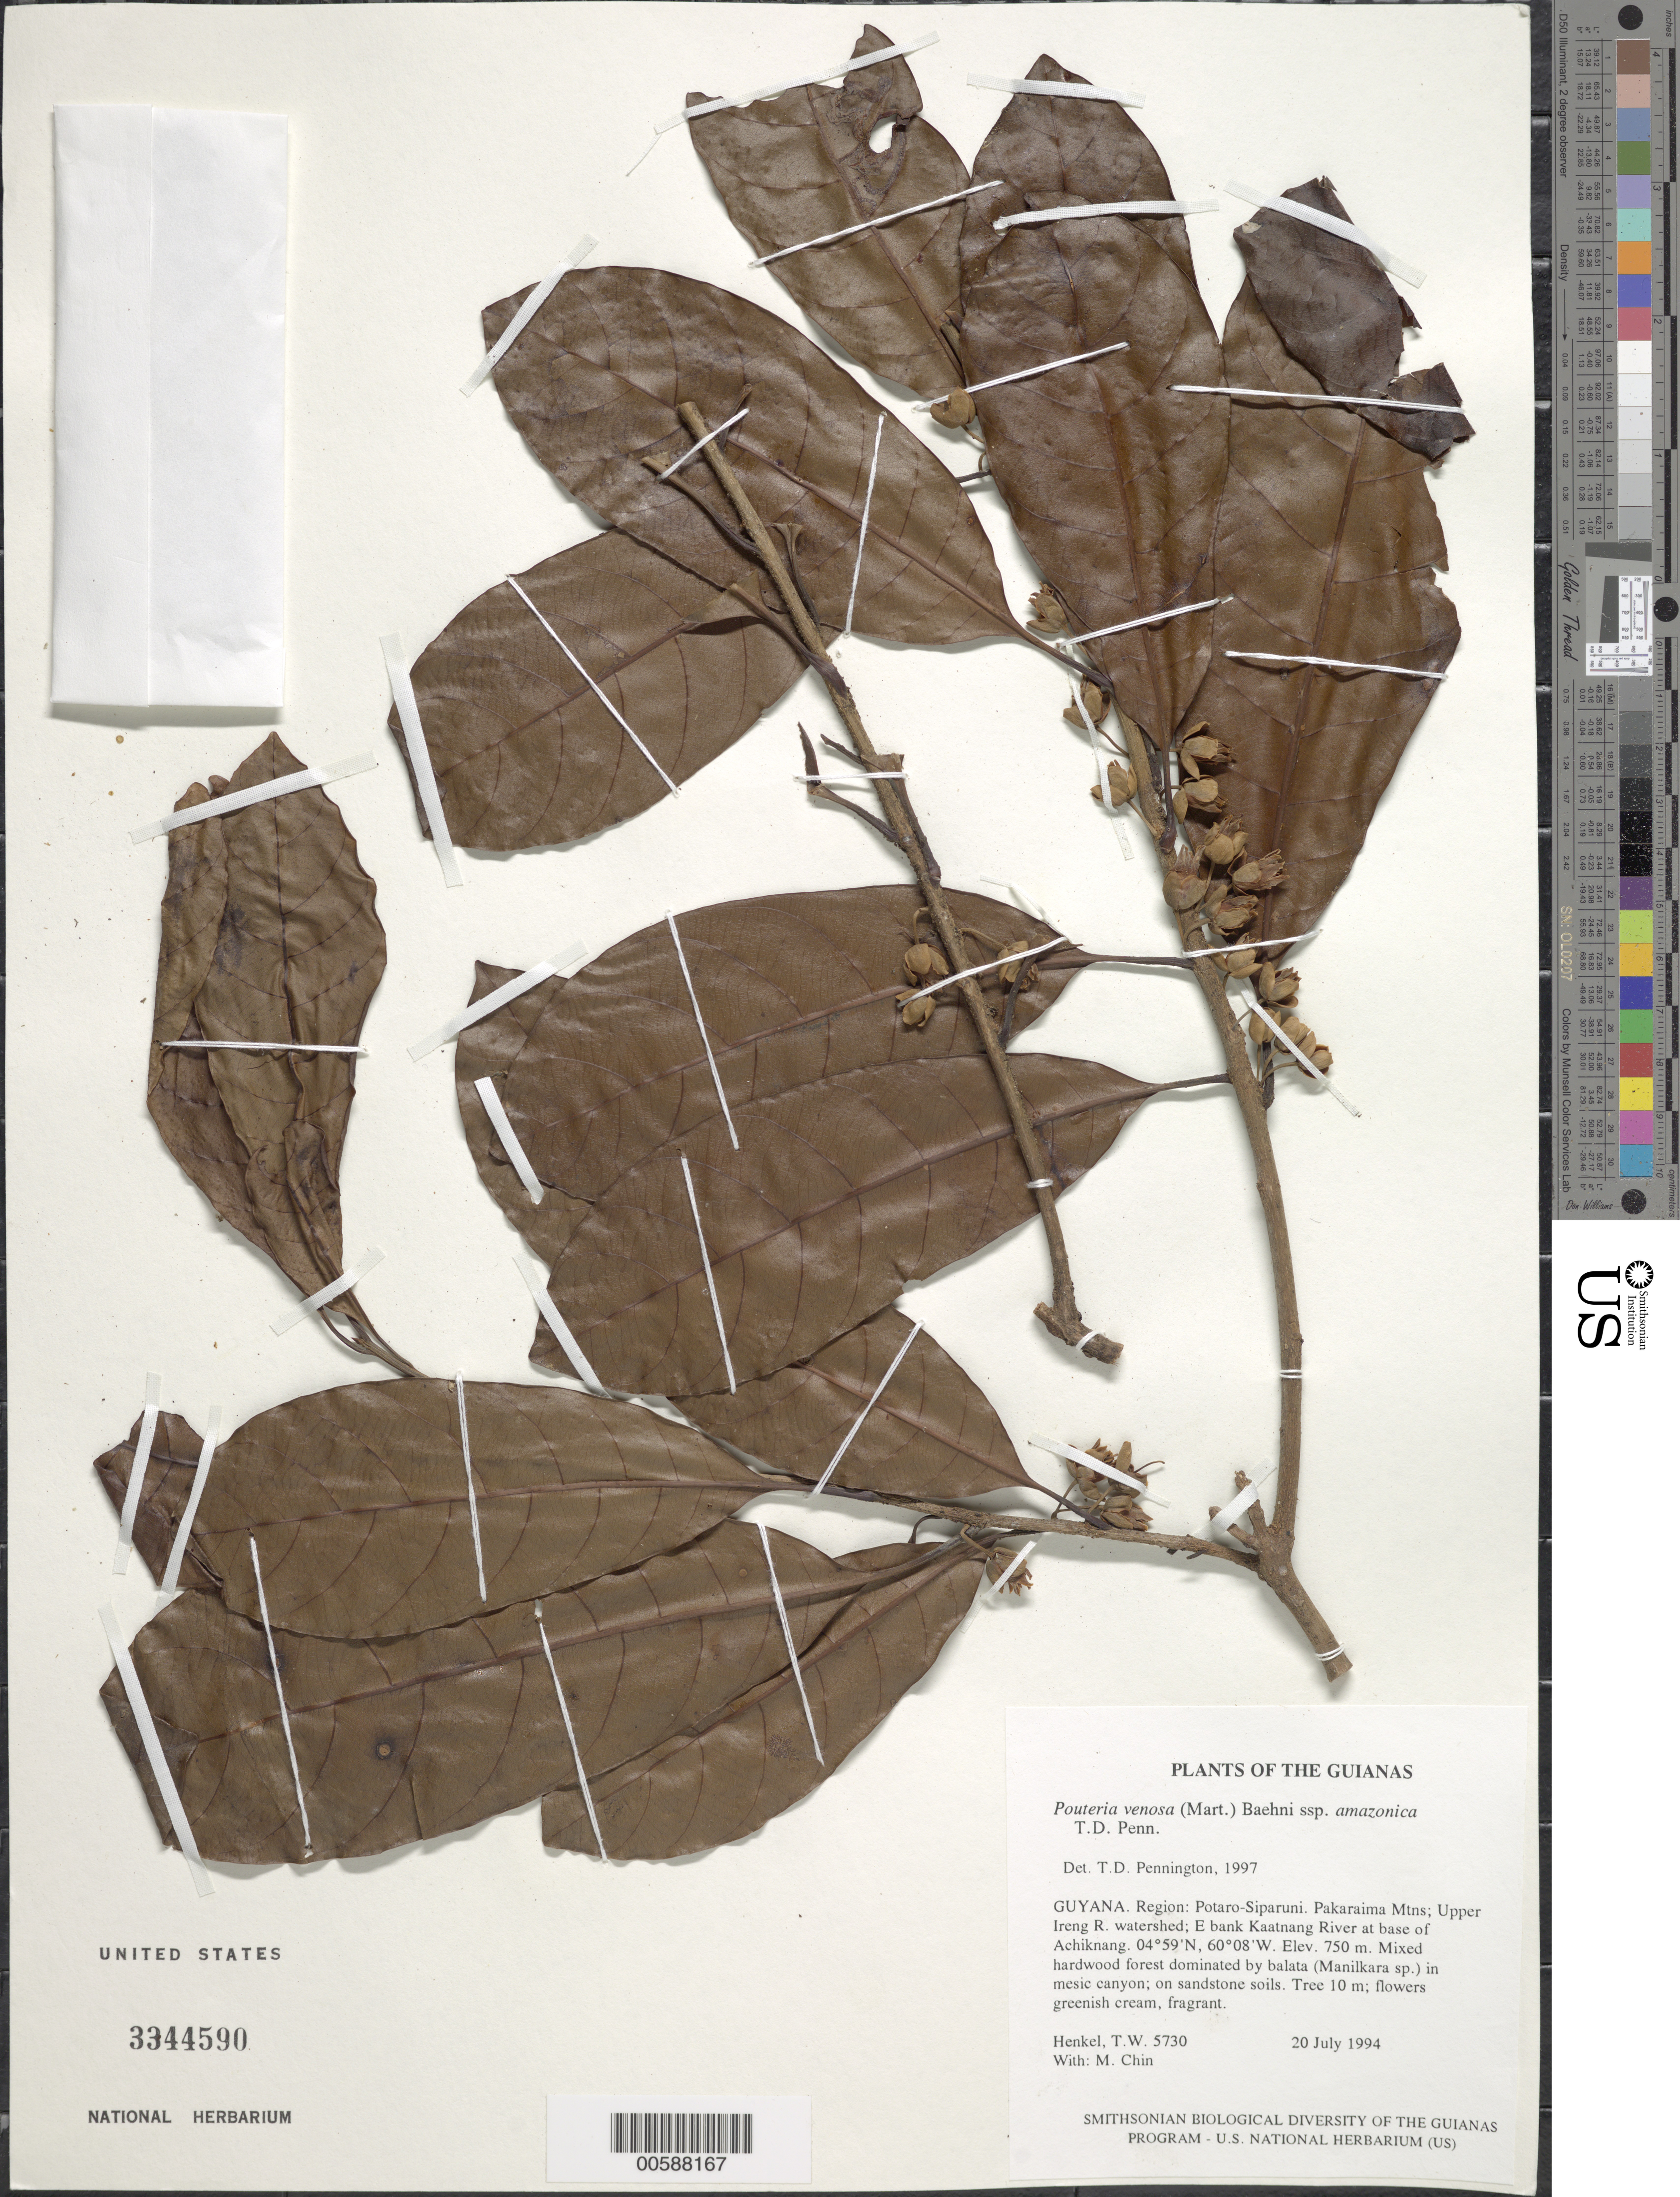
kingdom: Plantae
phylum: Tracheophyta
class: Magnoliopsida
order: Ericales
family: Sapotaceae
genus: Pouteria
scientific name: Pouteria venosa subsp. amazonica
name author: T.D. Penn.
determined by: Pennington, T. D., (K)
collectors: T. Henkel & M. Chin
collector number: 5730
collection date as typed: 20 July 1994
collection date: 1994-07-20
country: Guyana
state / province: Potaro-Siparuni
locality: Pakaraima Mtns; Upper Ireng R. watershed; E bank Kaatnang River at base of Achiknang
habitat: Mixed hardwood forest dominated by balata (Manilkara sp.) in mesic canyon; on sandstone soils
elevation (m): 750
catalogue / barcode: US 3344590